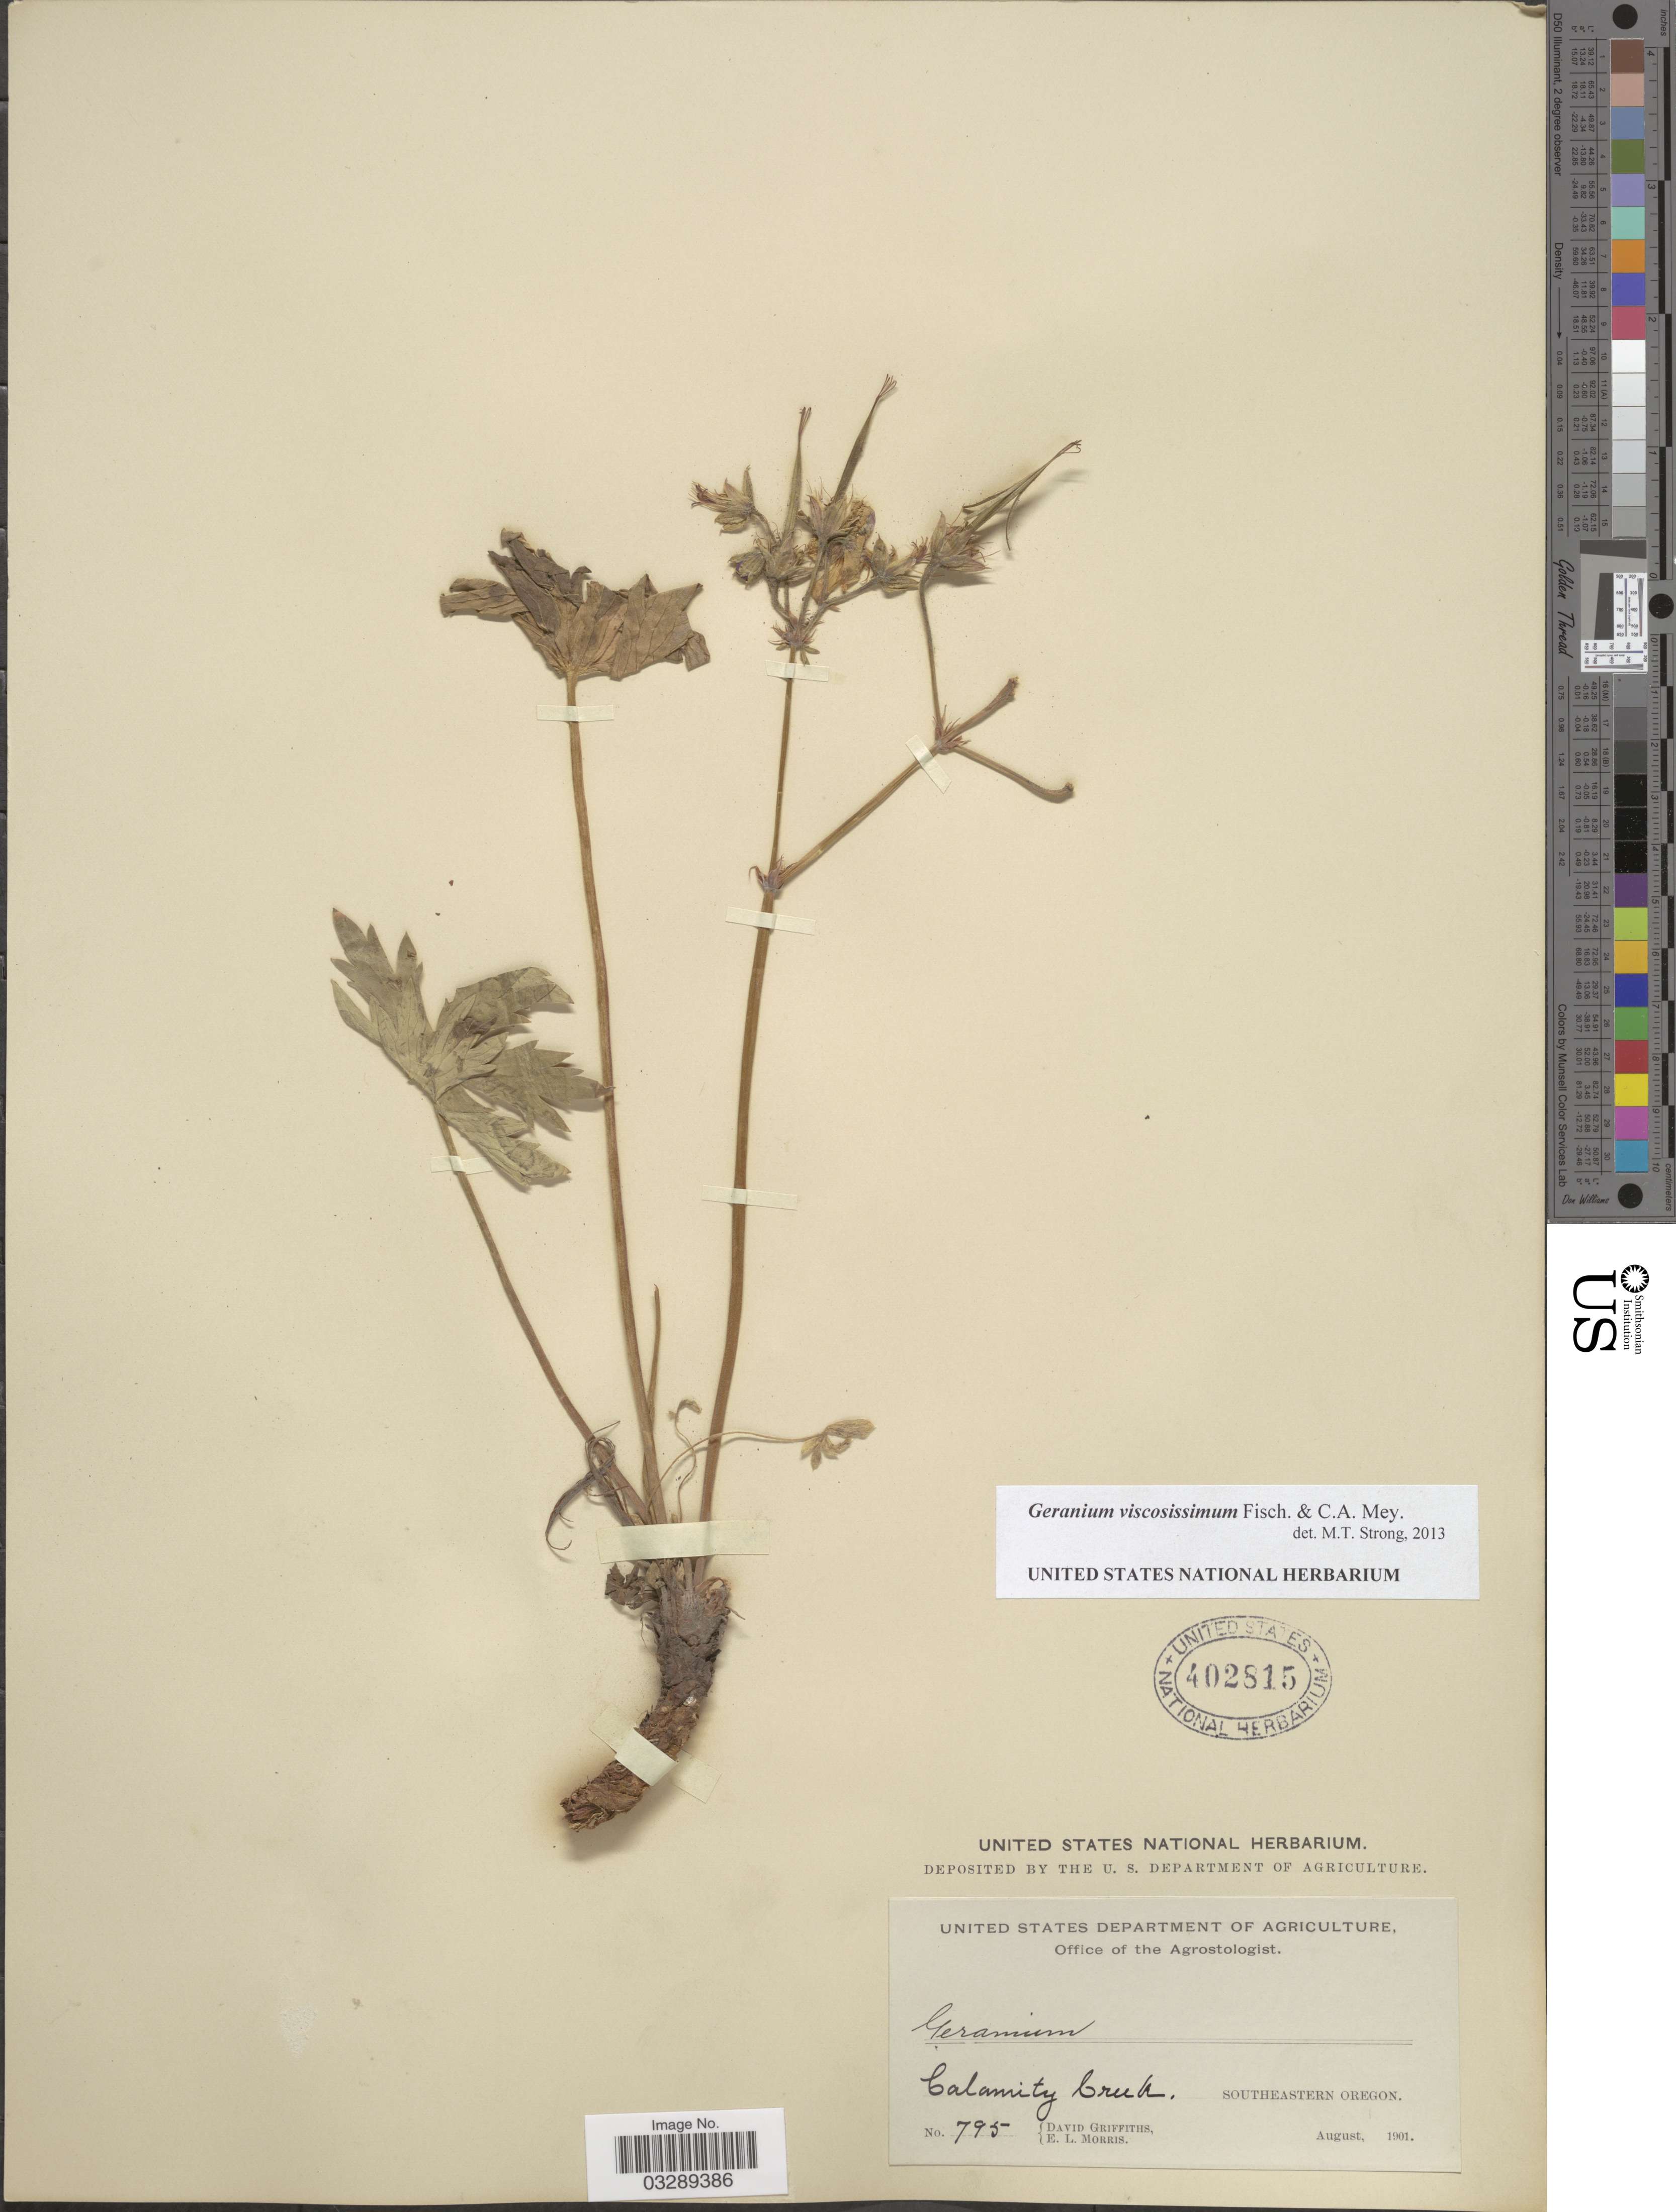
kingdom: Plantae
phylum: Tracheophyta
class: Magnoliopsida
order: Geraniales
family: Geraniaceae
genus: Geranium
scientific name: Geranium viscosissimum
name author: Fisch. & C.A. Mey.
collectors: D. Griffiths & E. Morris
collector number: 795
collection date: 1901-08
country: United States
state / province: Oregon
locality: Calamity Creek, Southeastern Oregon.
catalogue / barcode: US 402815